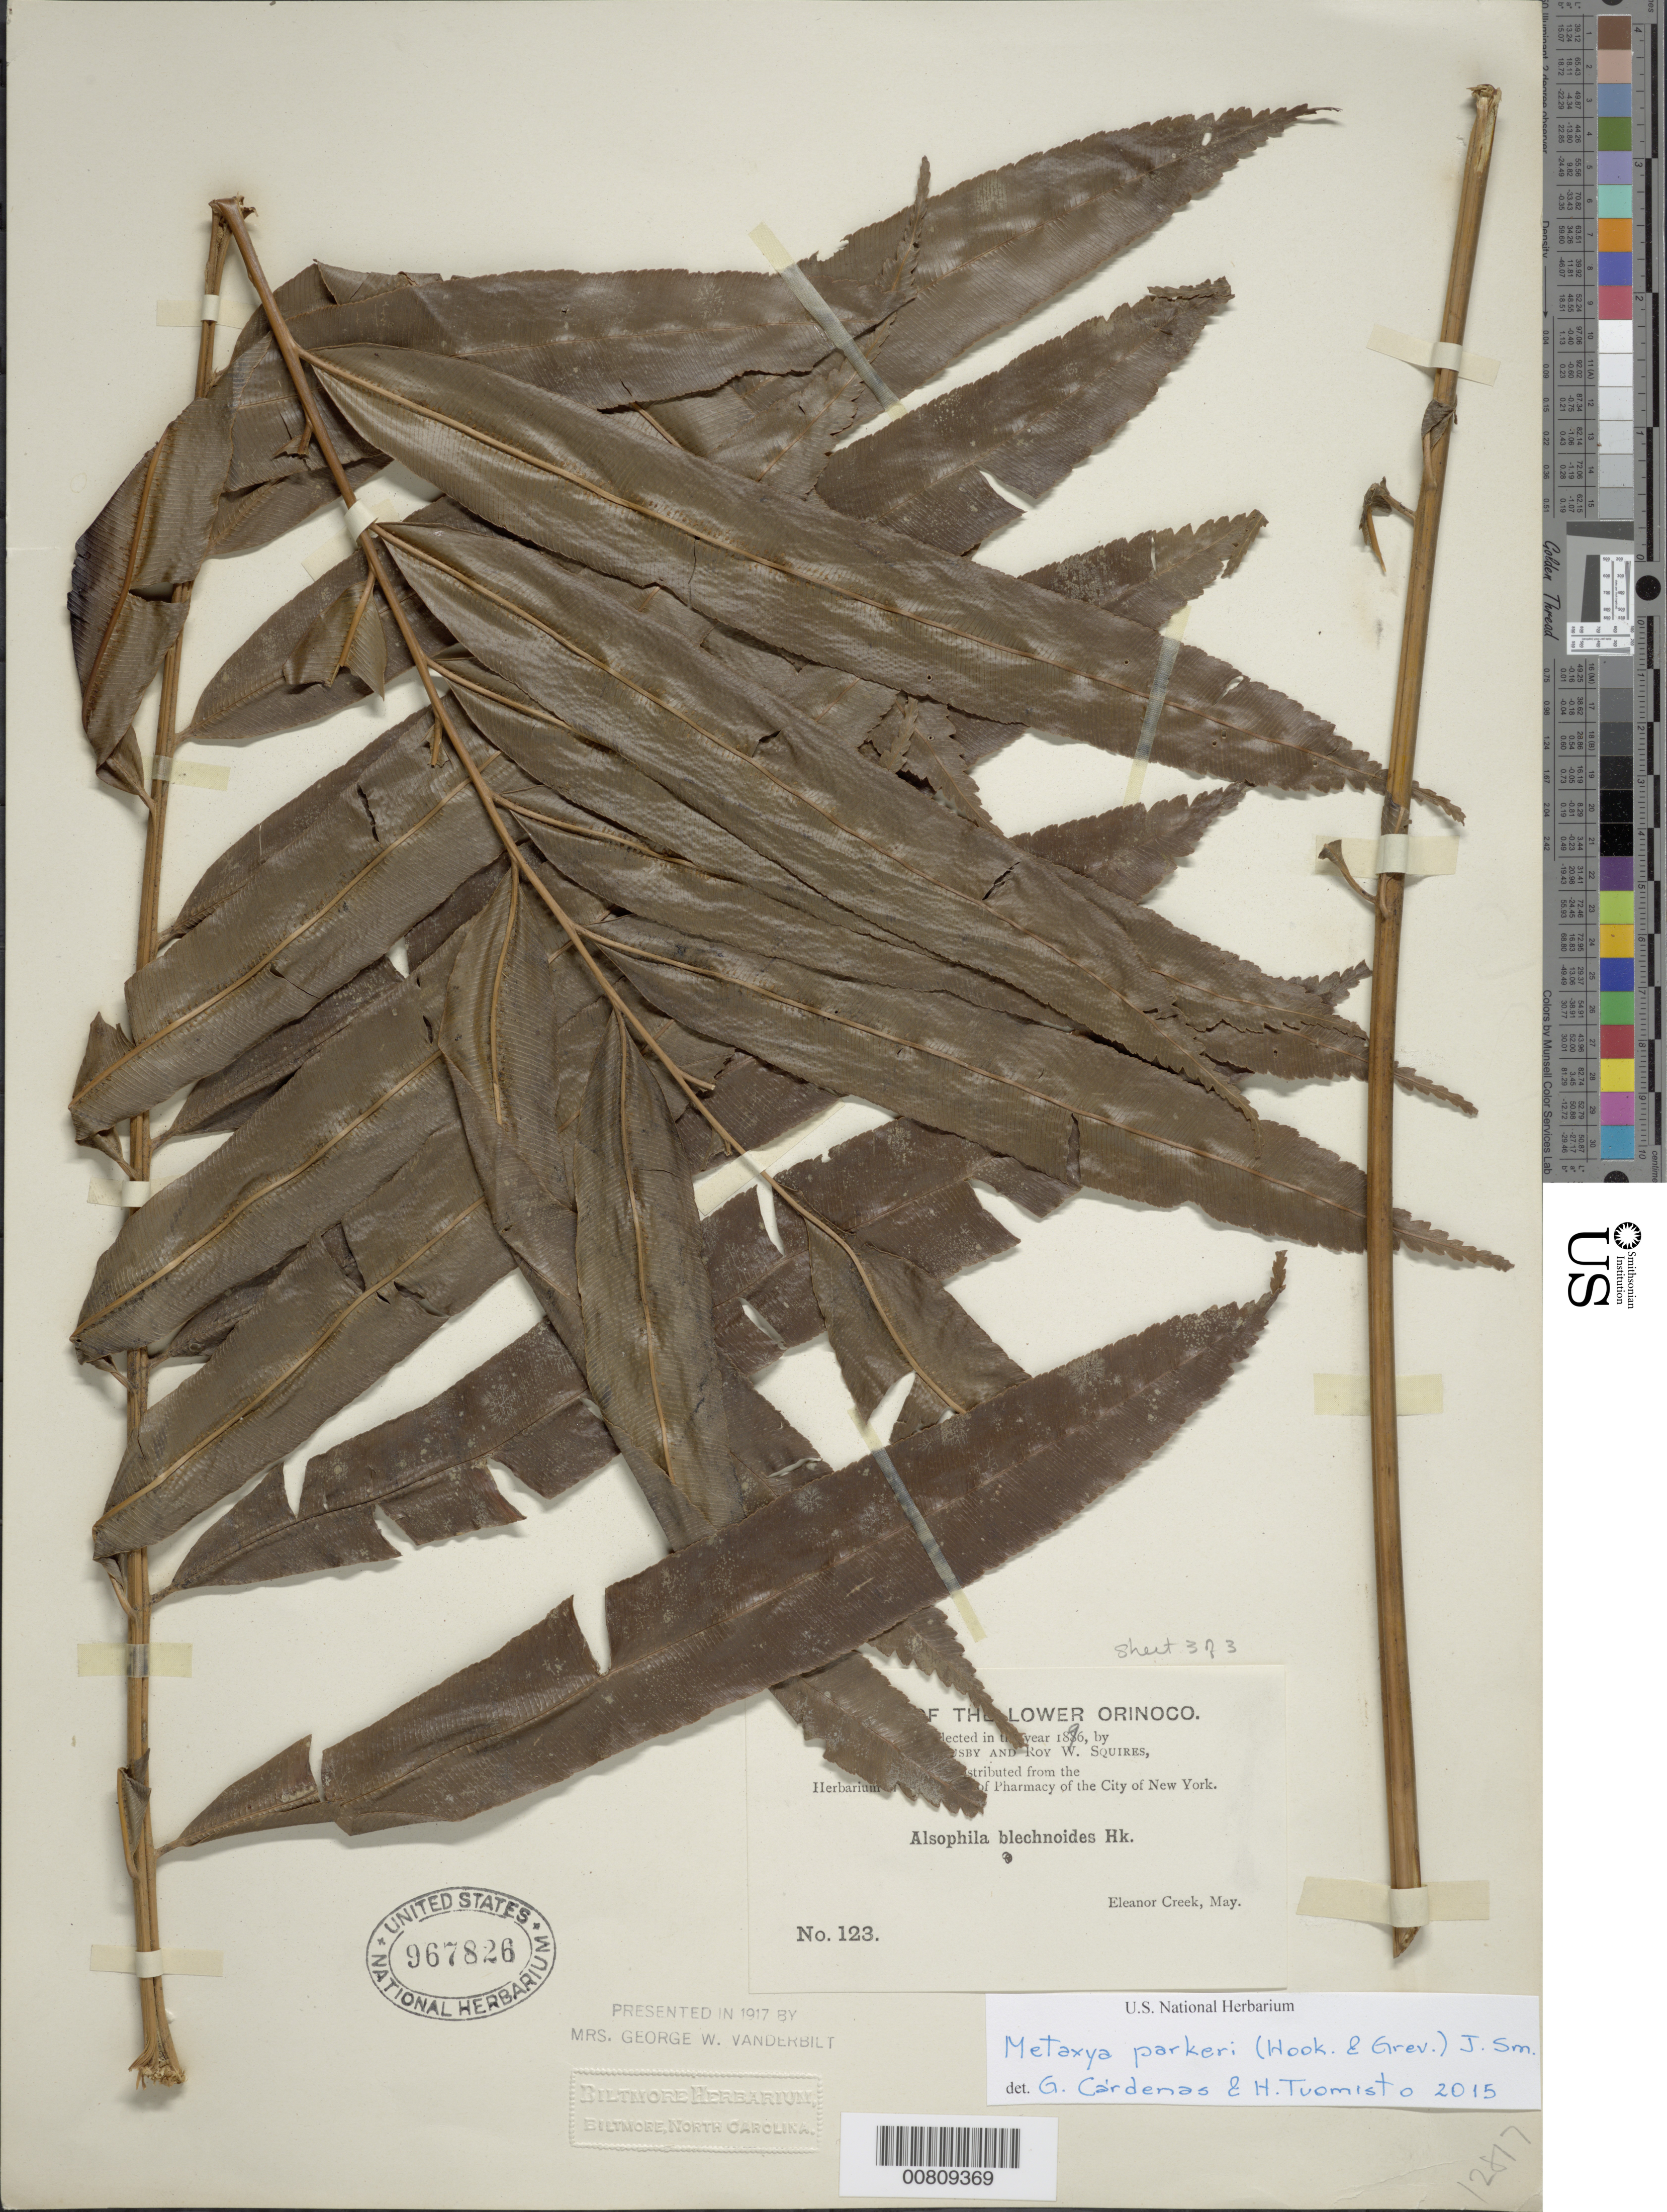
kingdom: Plantae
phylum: Tracheophyta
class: Polypodiopsida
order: Cyatheales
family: Metaxyaceae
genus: Metaxya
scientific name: Metaxya parkeri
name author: (Hook. & Grev.) J. Sm.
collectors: H. H. Rusby & R. Squires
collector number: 123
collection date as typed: May 1896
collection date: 1896-05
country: Venezuela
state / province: Delta Amacuro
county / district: Antonio Díaz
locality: Lower Orinoco, Eleanor Creek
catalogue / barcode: US 967826